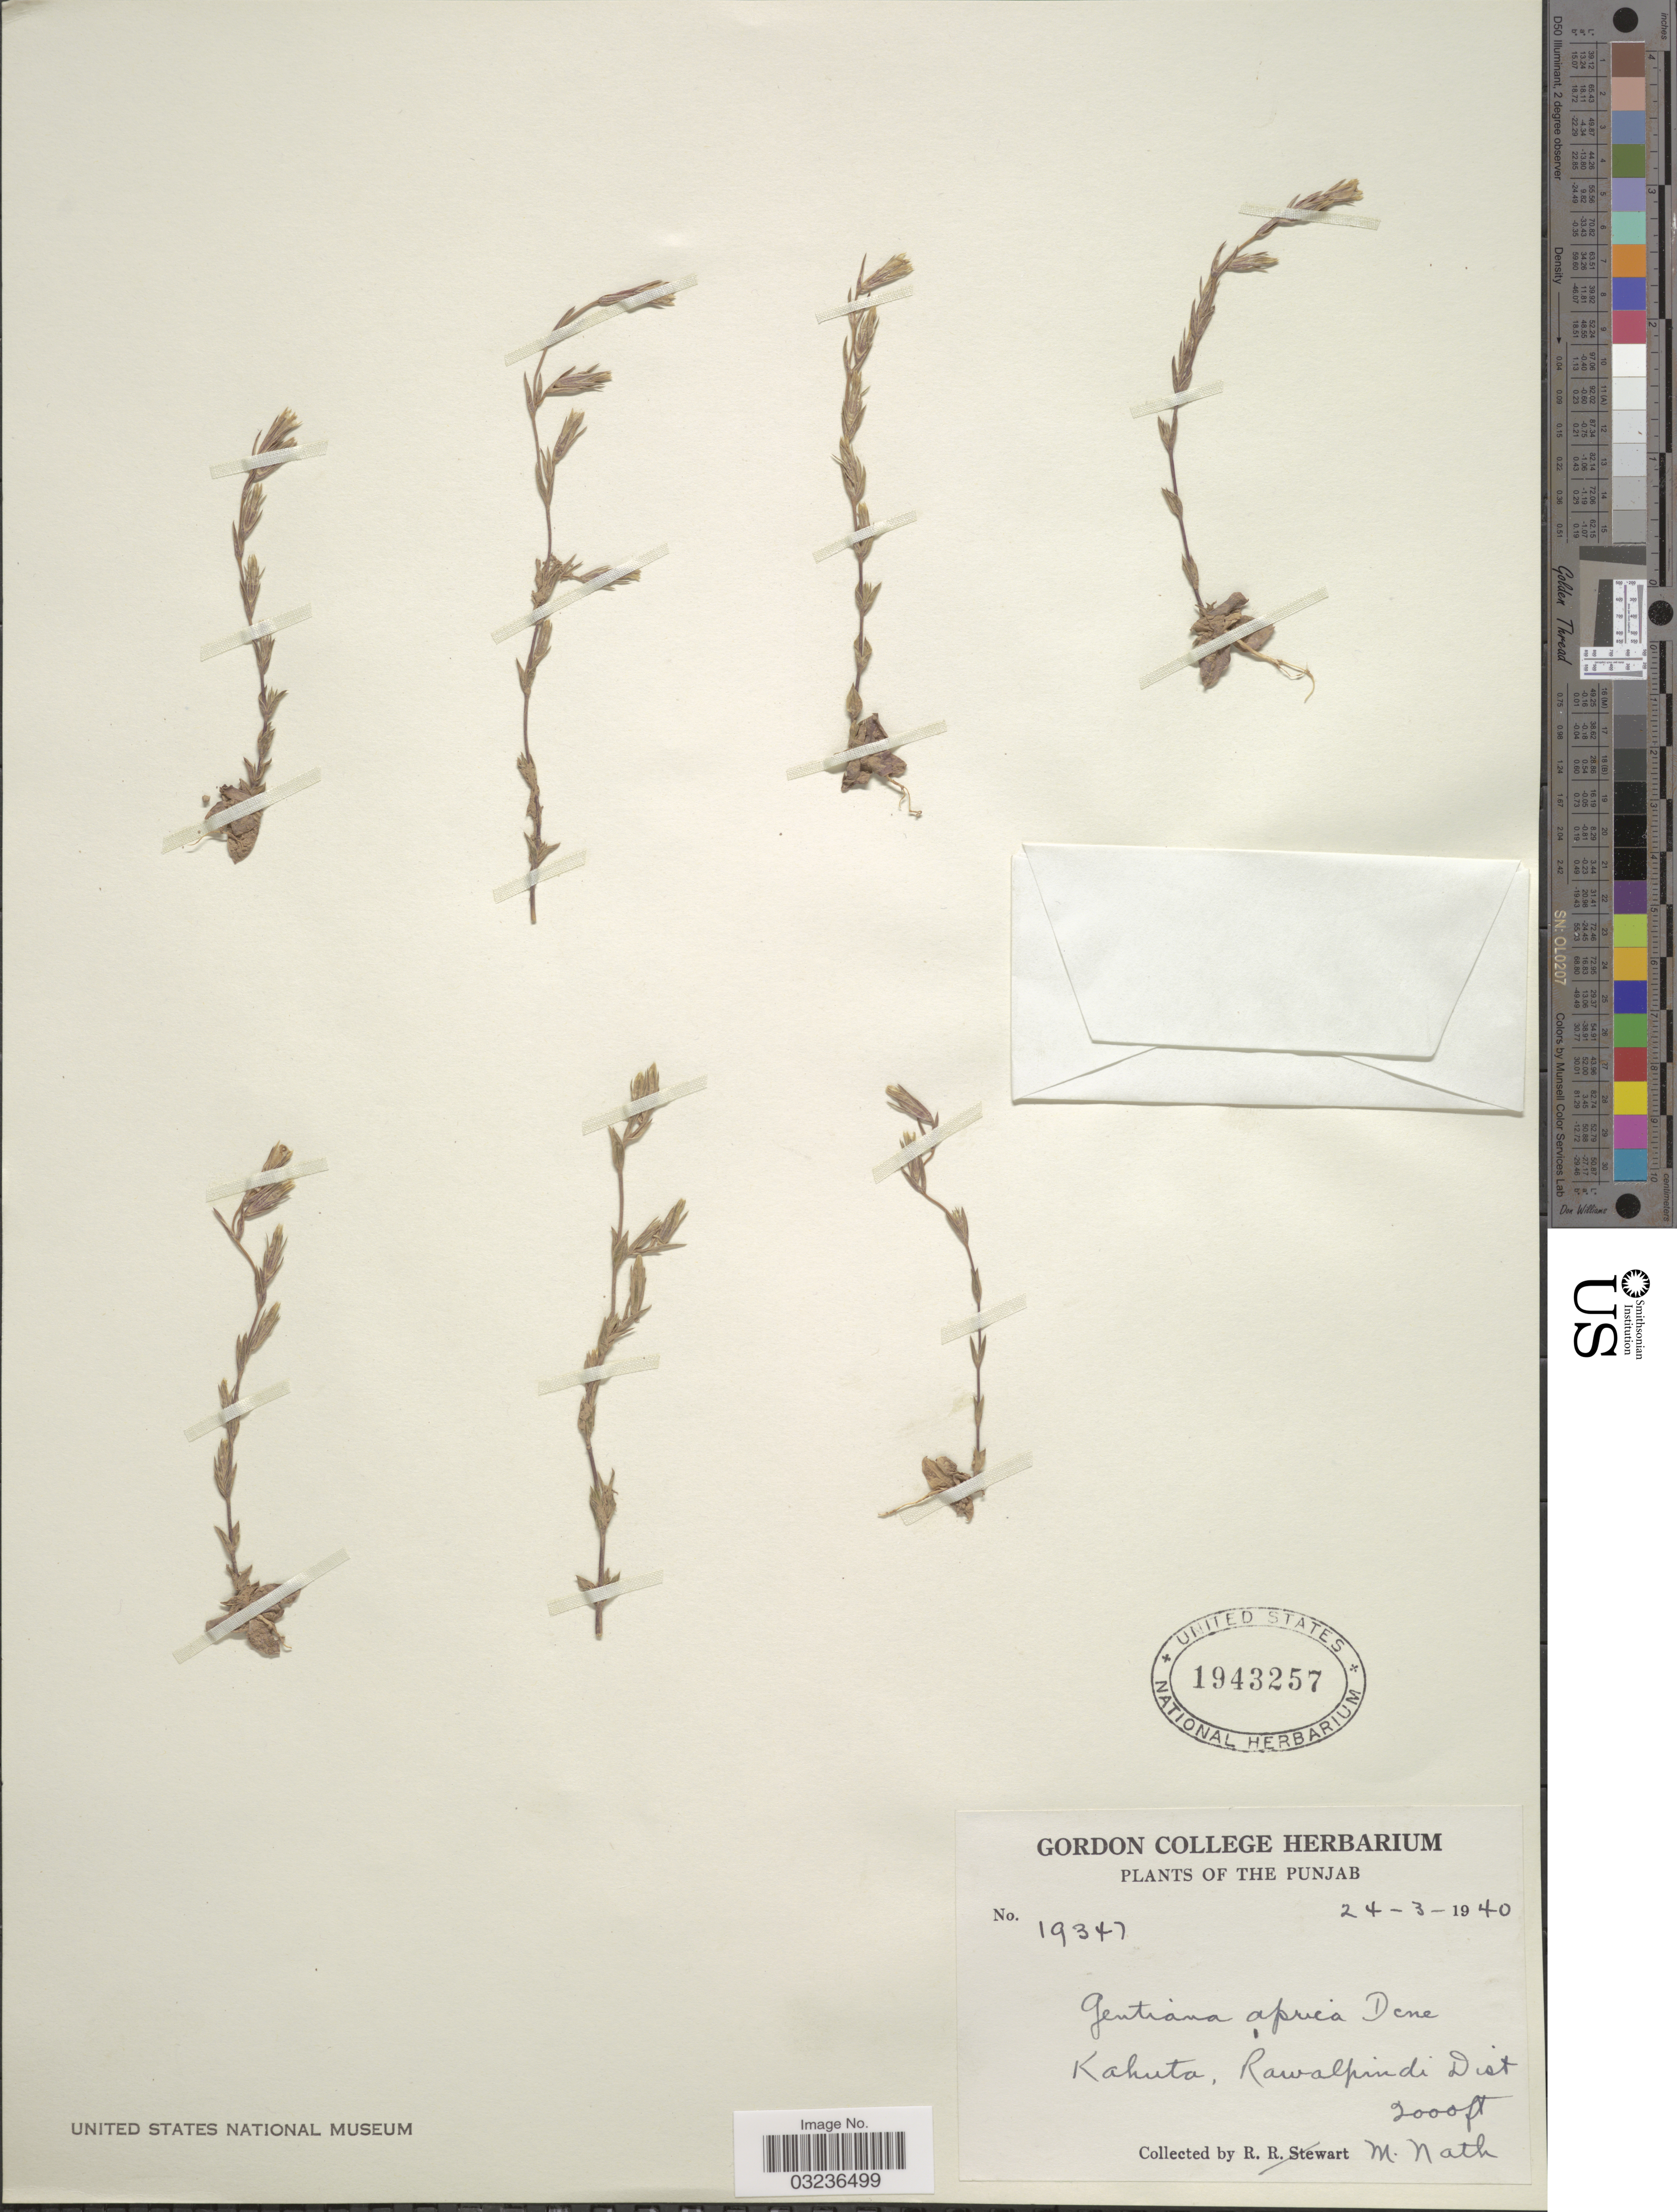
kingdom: Plantae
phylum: Tracheophyta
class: Magnoliopsida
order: Gentianales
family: Gentianaceae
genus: Gentiana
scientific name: Gentiana aprica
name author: Decne.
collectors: M. Nath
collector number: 19347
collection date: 1940-03-24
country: Pakistan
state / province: Punjab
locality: Punjab. Kahuta, Rawalpindi Dist.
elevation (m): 610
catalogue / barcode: US 1943257